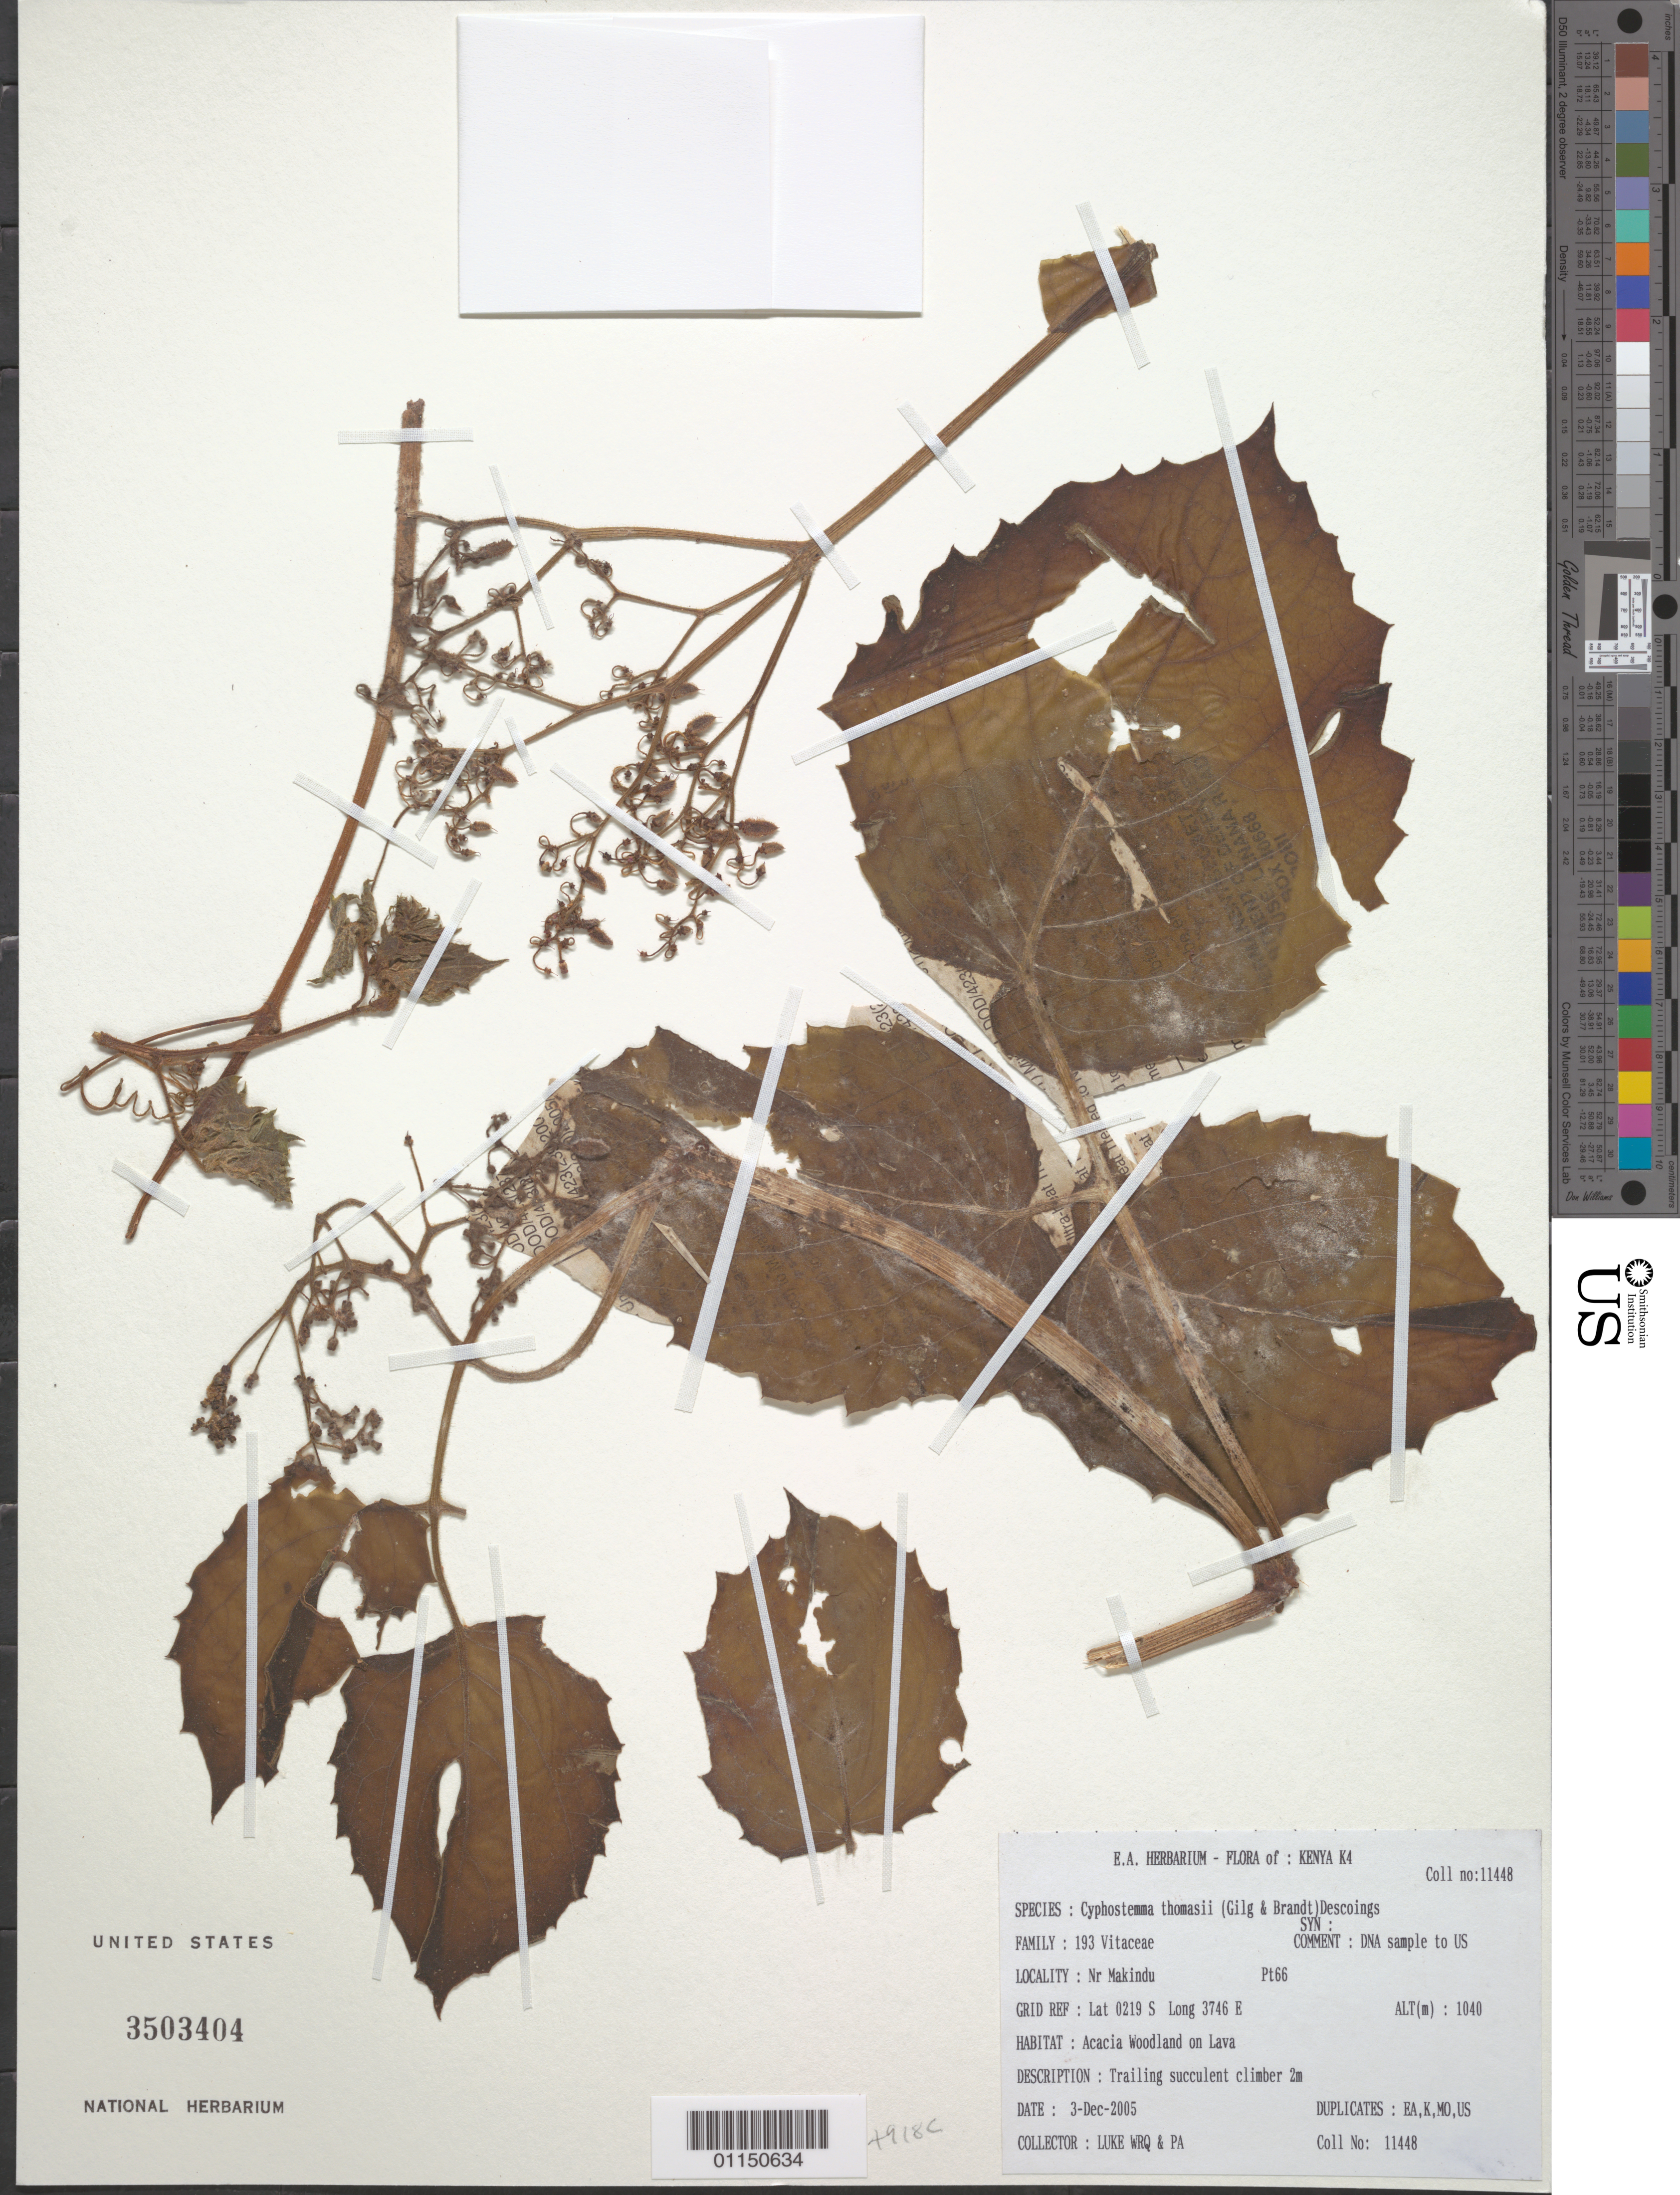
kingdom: Plantae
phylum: Tracheophyta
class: Magnoliopsida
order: Vitales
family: Vitaceae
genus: Cyphostemma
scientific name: Cyphostemma thomasii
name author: (Gilg & Brandt) Desc.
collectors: Q. Luke & P. Luke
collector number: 11448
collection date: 2005-12-03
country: Kenya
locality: Near Makindu. Pt66.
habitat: Acacia Woodland on Lava. Trailing succulent climber.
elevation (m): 1040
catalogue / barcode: US 3503404